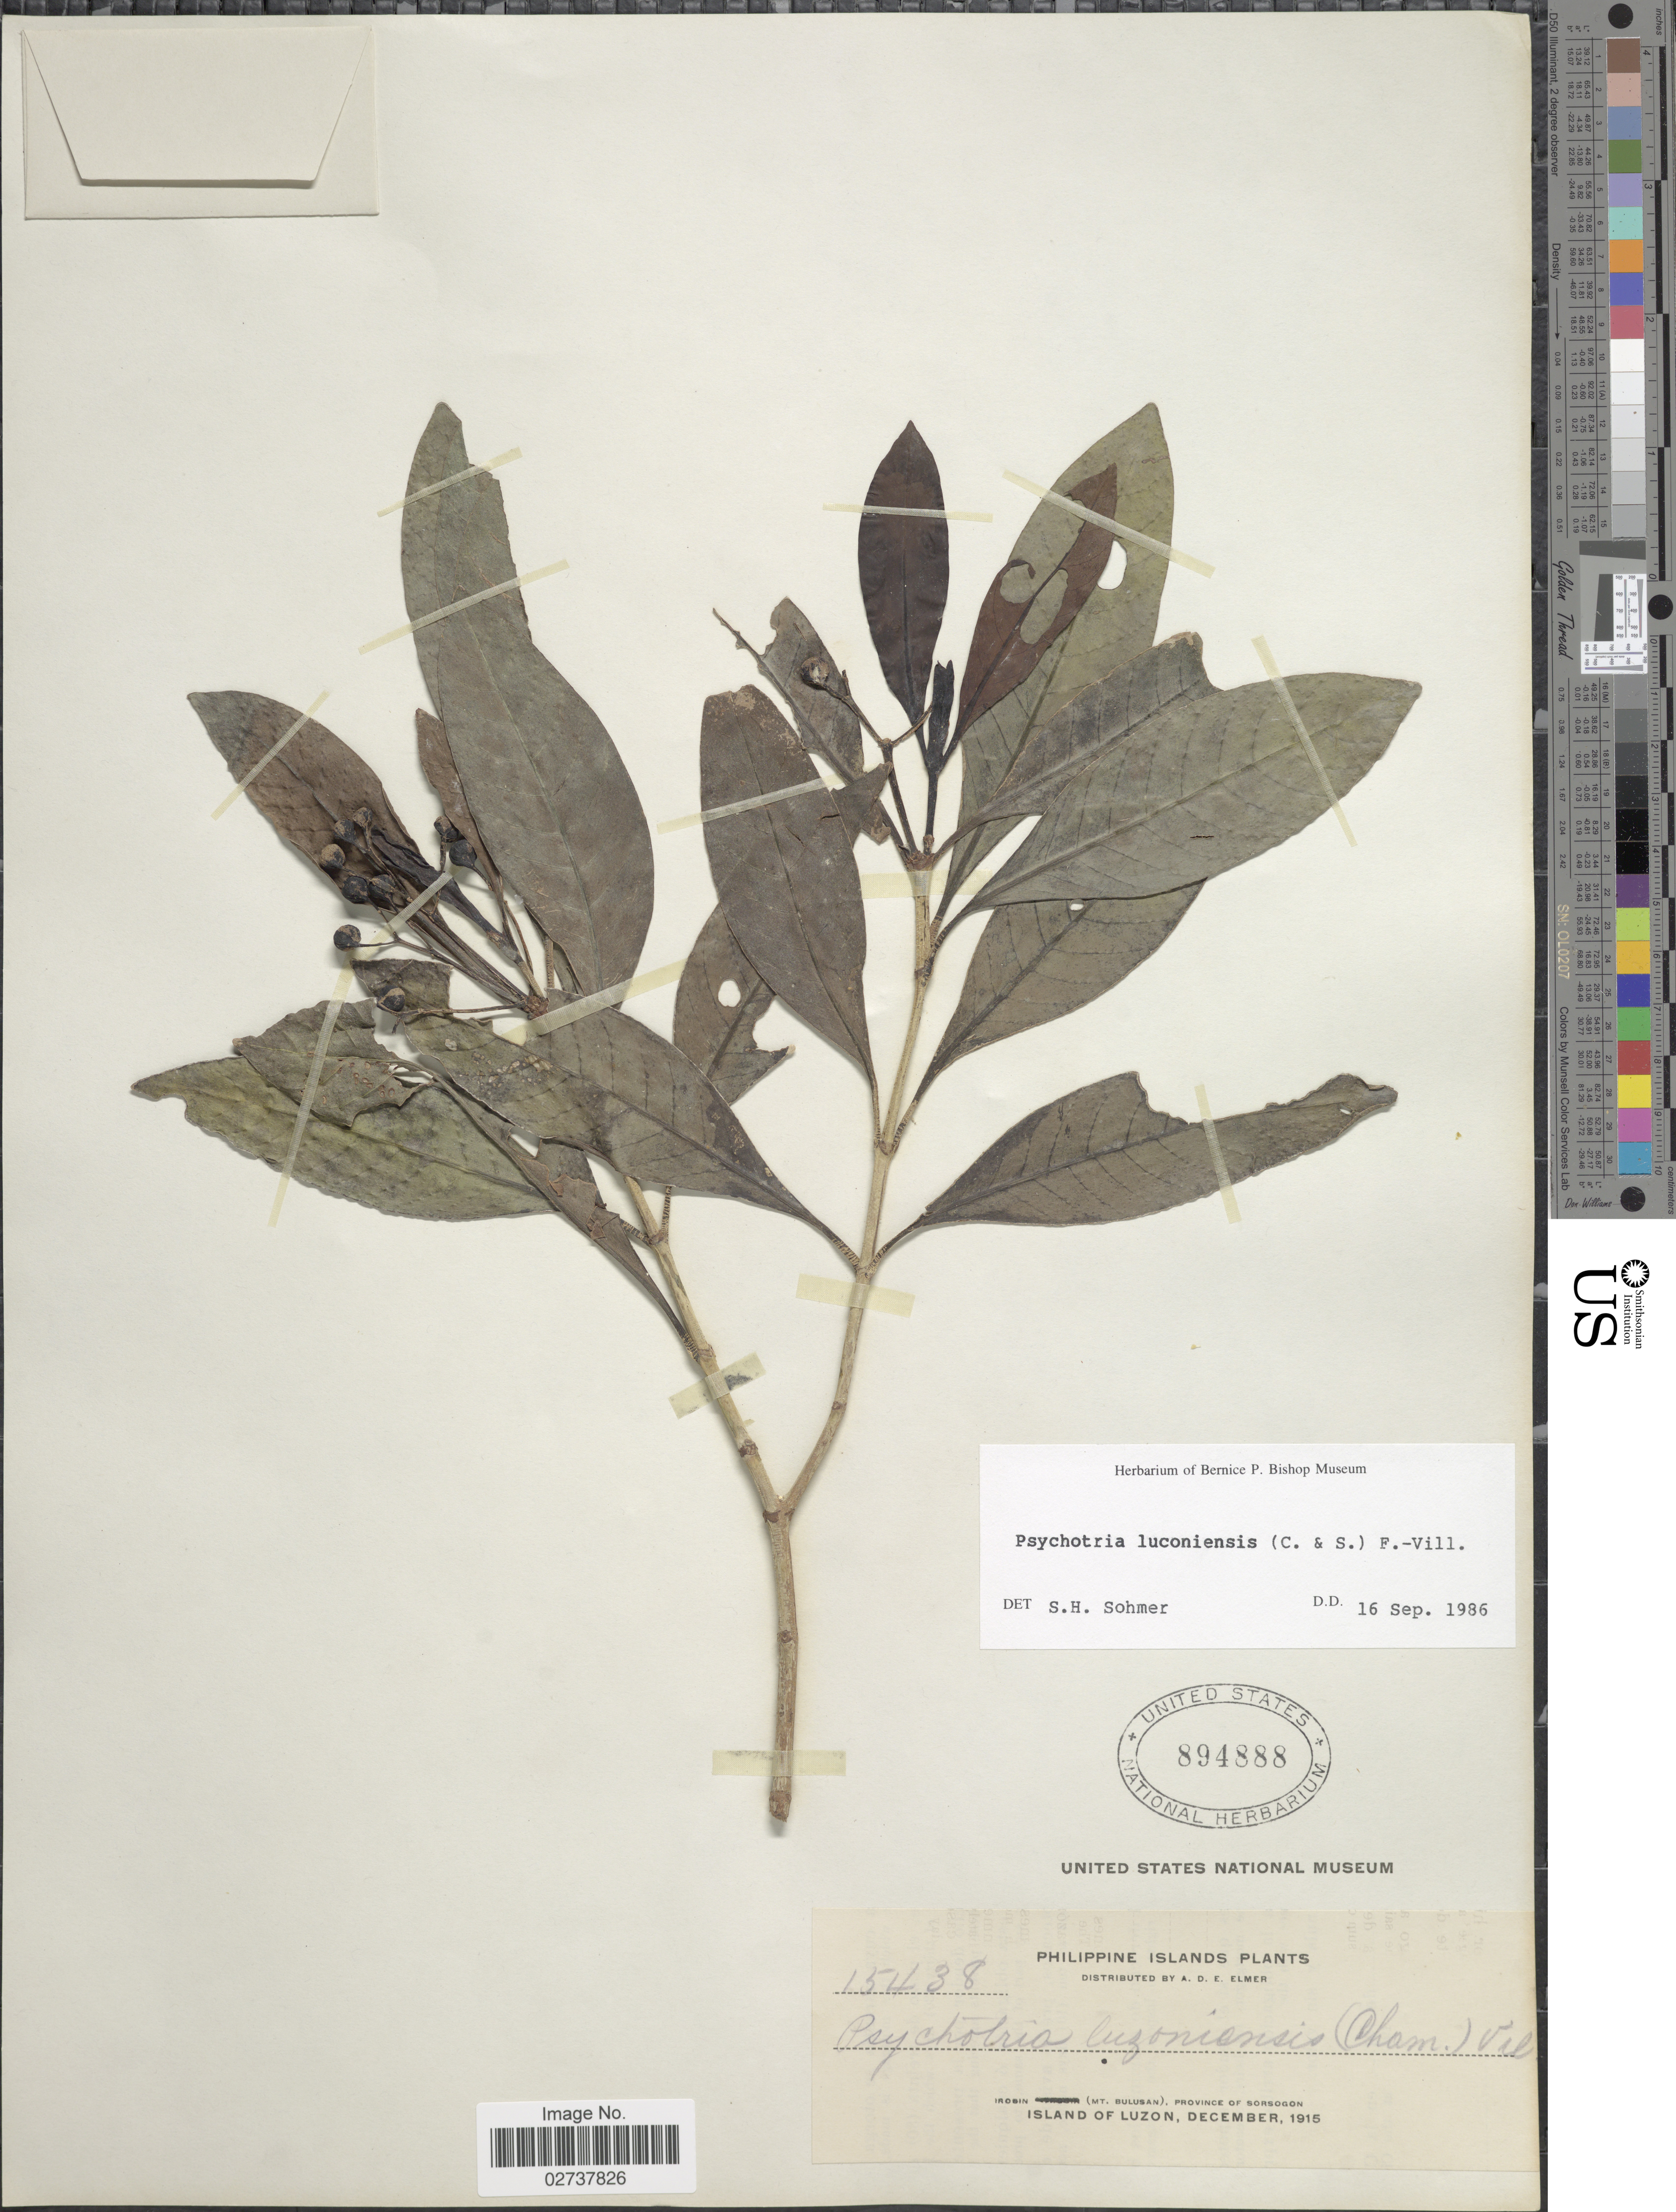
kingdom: Plantae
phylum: Tracheophyta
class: Magnoliopsida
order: Gentianales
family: Rubiaceae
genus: Psychotria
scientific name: Psychotria luzoniensis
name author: (Cham. & Schltdl.) Fern.-Vill.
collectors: A. D. E. Elmer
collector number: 15438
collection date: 1915-12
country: Philippines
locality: Irosin (Mt. Bulusan) Province of Sorsogon, Island of Luzon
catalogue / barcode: US 894888